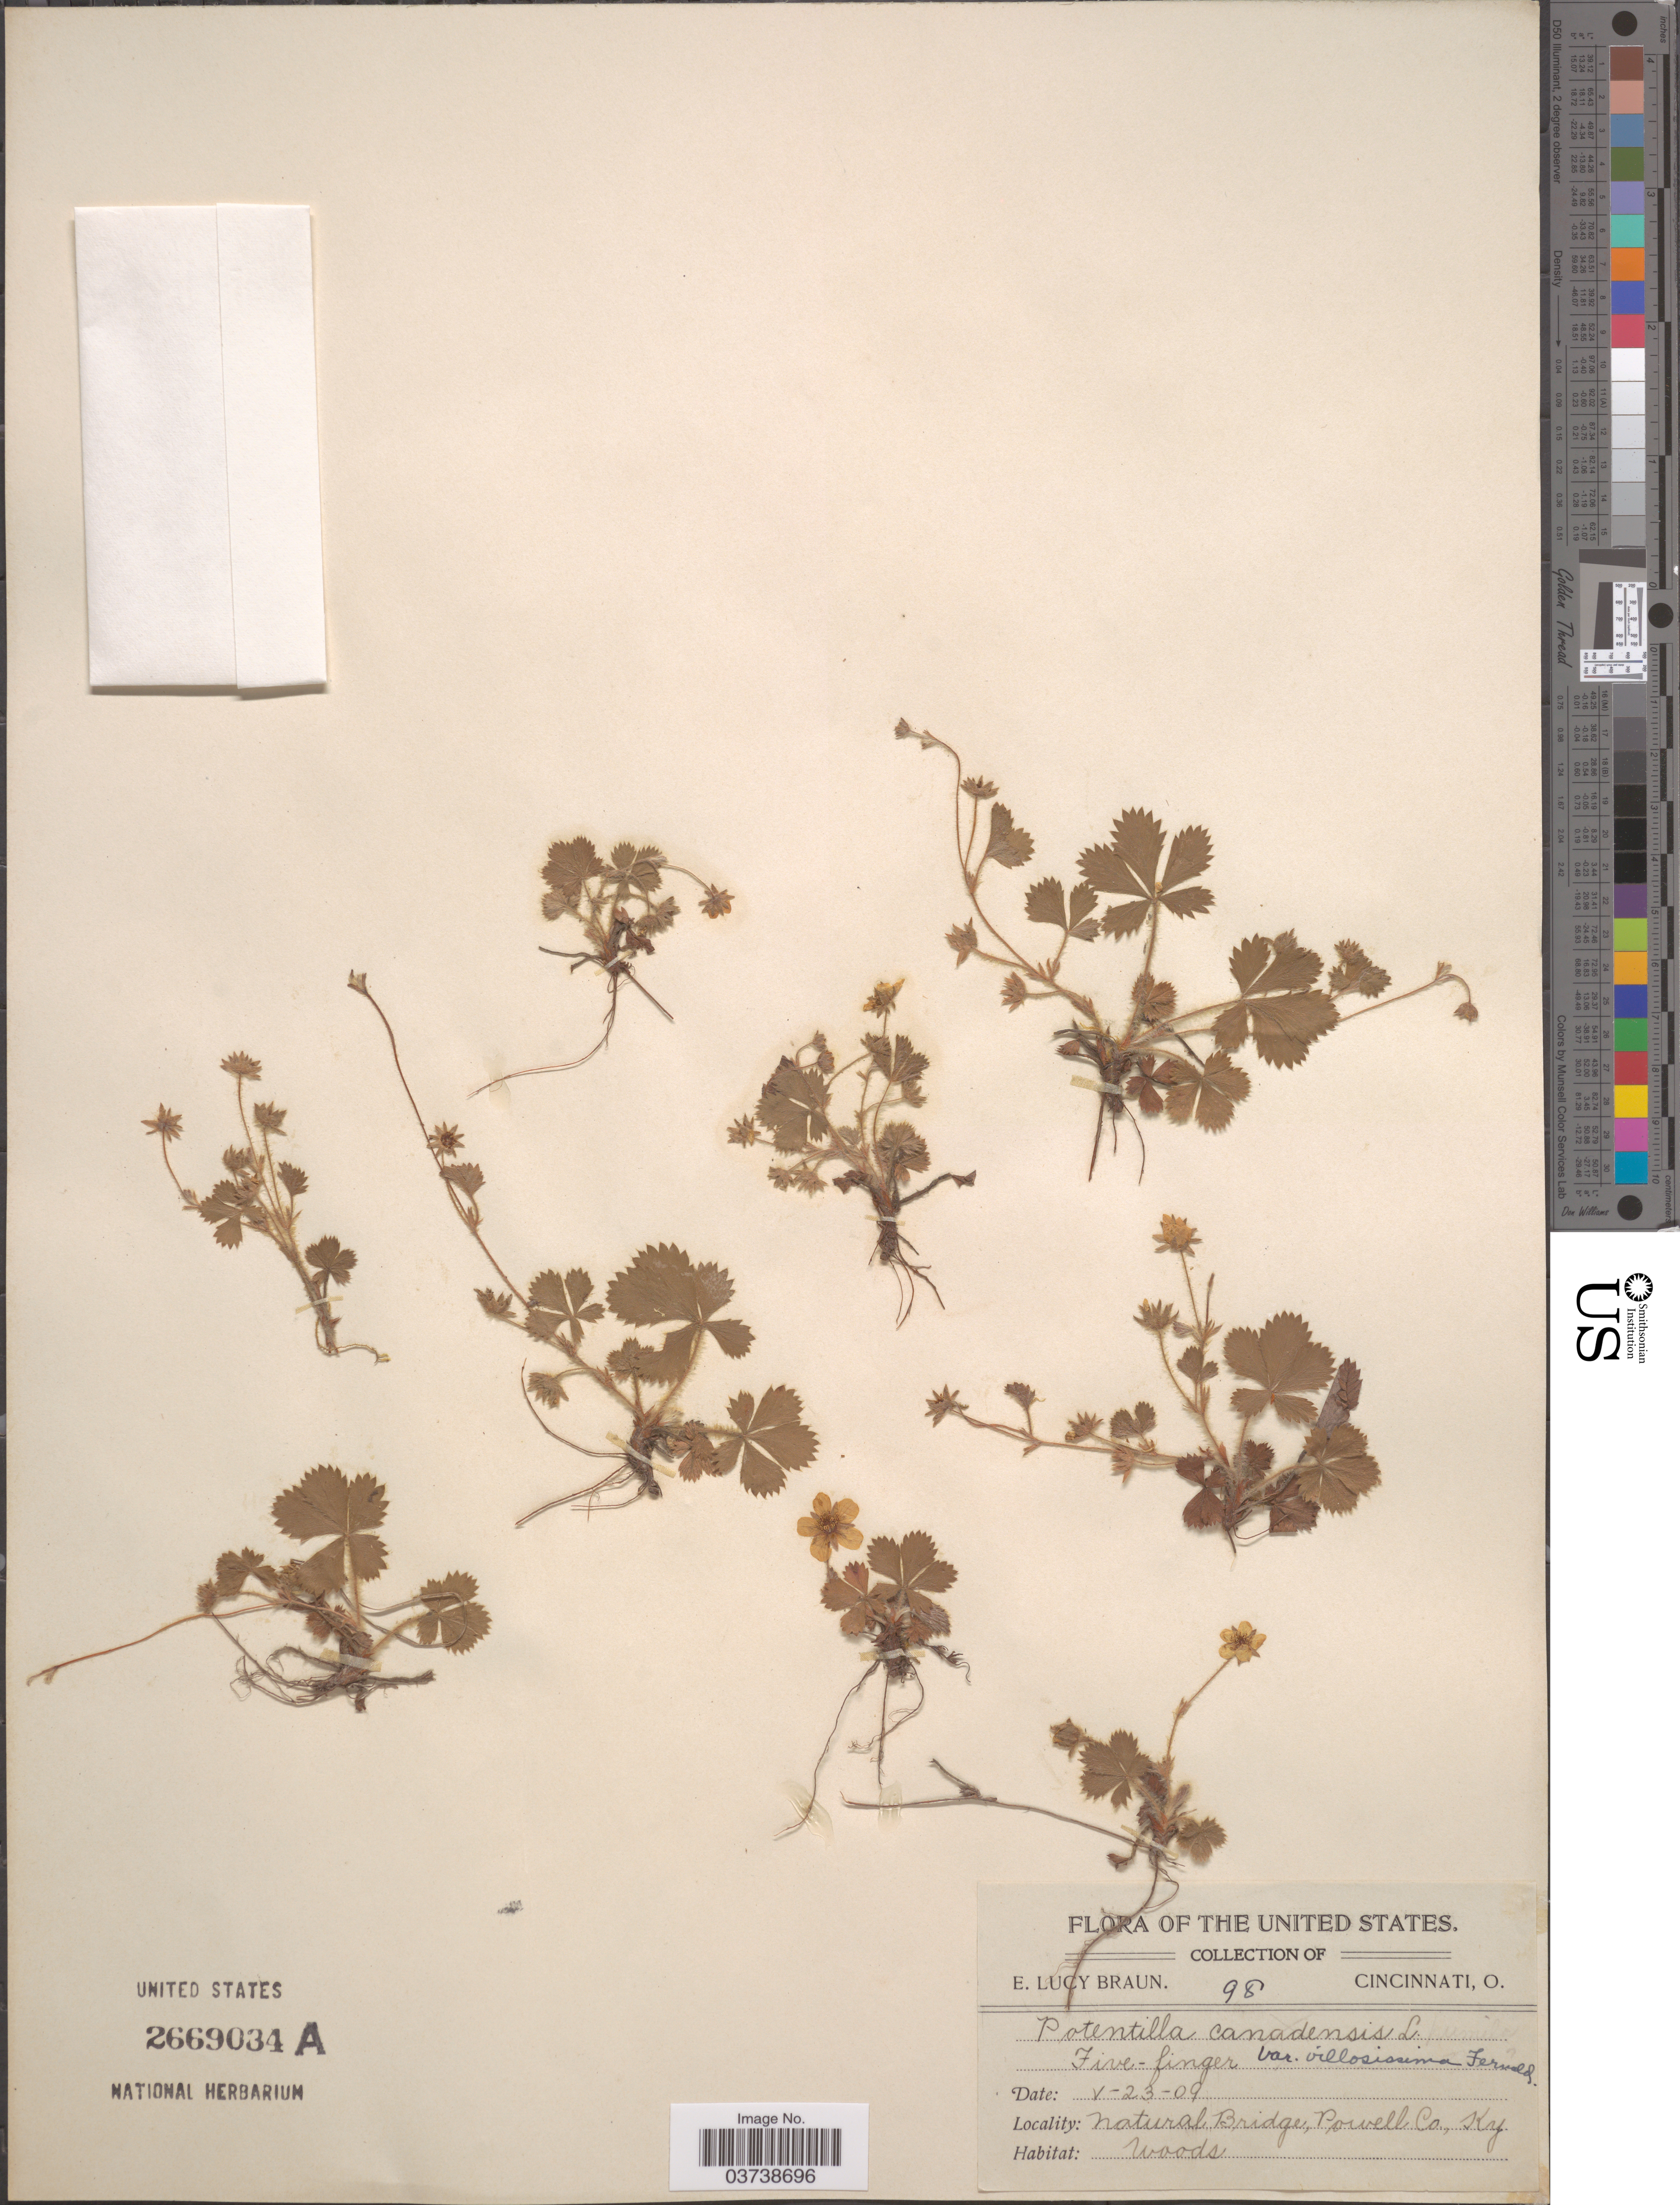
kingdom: Plantae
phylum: Tracheophyta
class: Magnoliopsida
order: Rosales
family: Rosaceae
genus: Potentilla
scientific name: Potentilla canadensis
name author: L.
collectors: E. L. Braun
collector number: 98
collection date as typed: Transcribed d/m/y: 23/5/9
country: United States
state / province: Kentucky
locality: Natural Bridge, Powell Co.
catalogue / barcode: US 2669034A